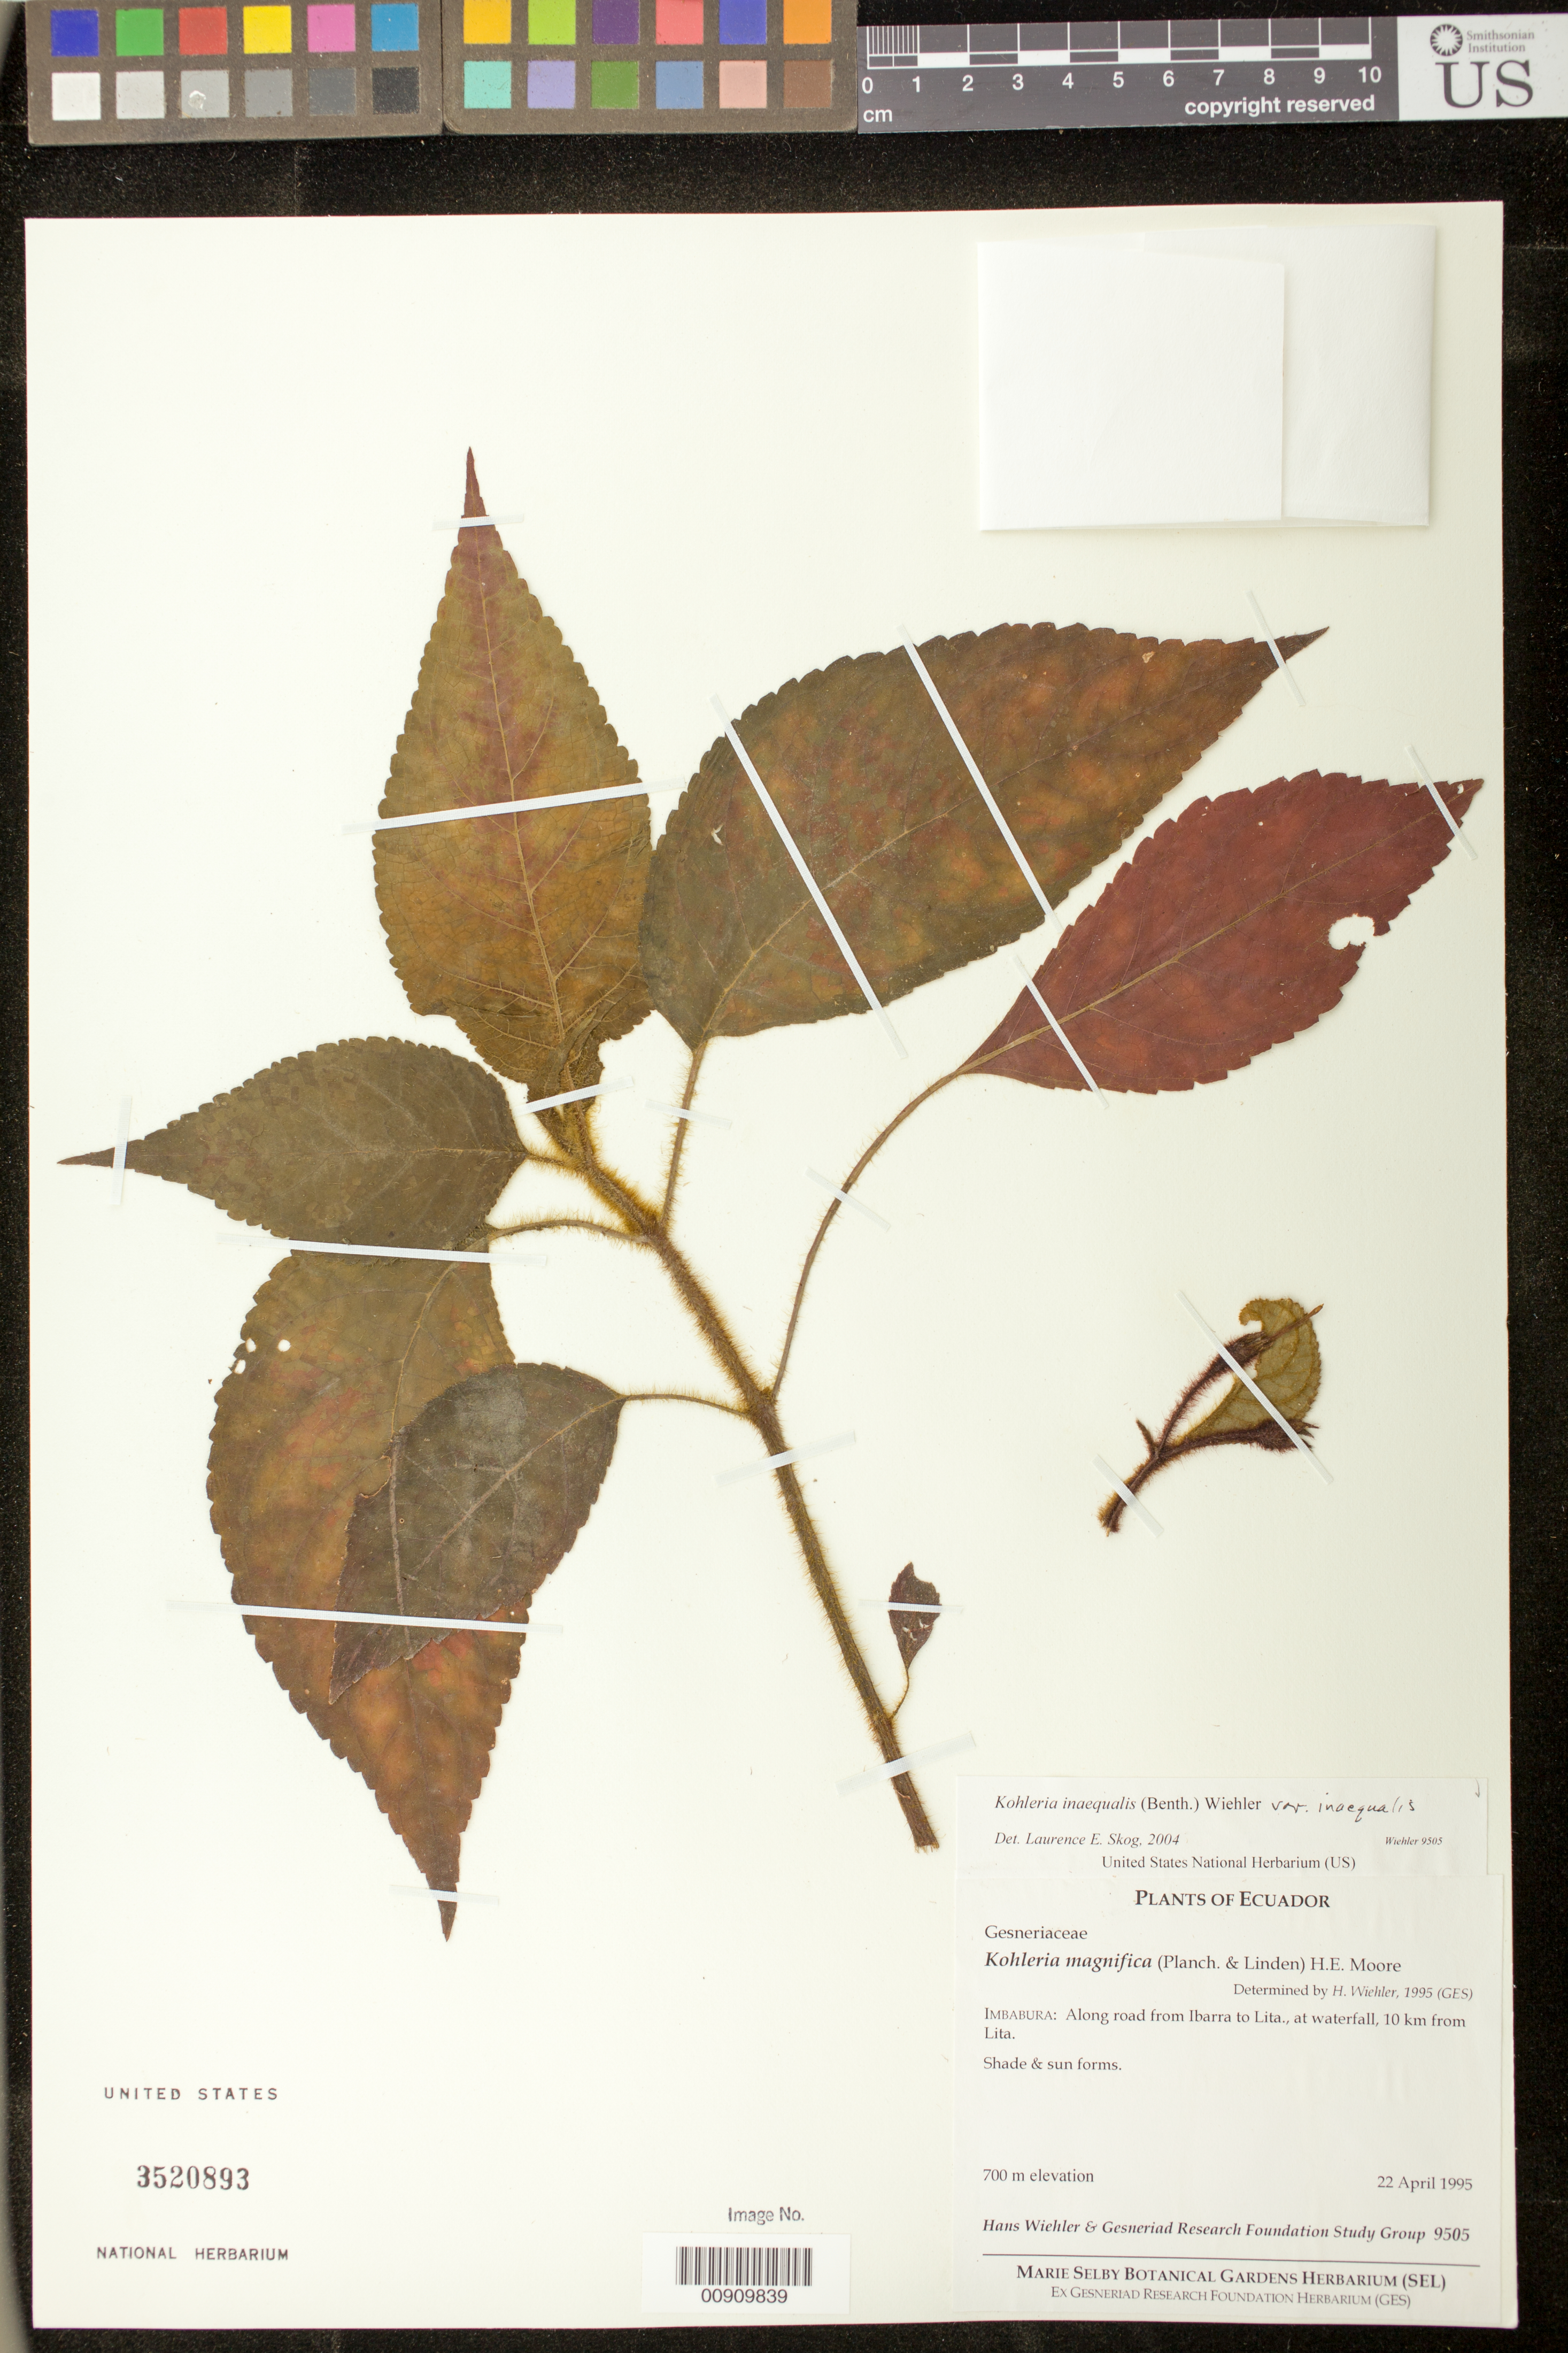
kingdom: Plantae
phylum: Tracheophyta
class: Magnoliopsida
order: Lamiales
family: Gesneriaceae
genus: Kohleria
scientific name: Kohleria inaequalis var. inaequalis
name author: (Benth.) Wiehler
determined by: Skog, Laurence E.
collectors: H. J. Wiehler & GRF Study Group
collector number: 9505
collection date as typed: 22 Apr 1995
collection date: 1995-04-22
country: Ecuador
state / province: Imbabura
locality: Imbabura: along road from Ibarra to Lita, 10 km west of Lita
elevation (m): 700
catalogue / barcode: US 3520893